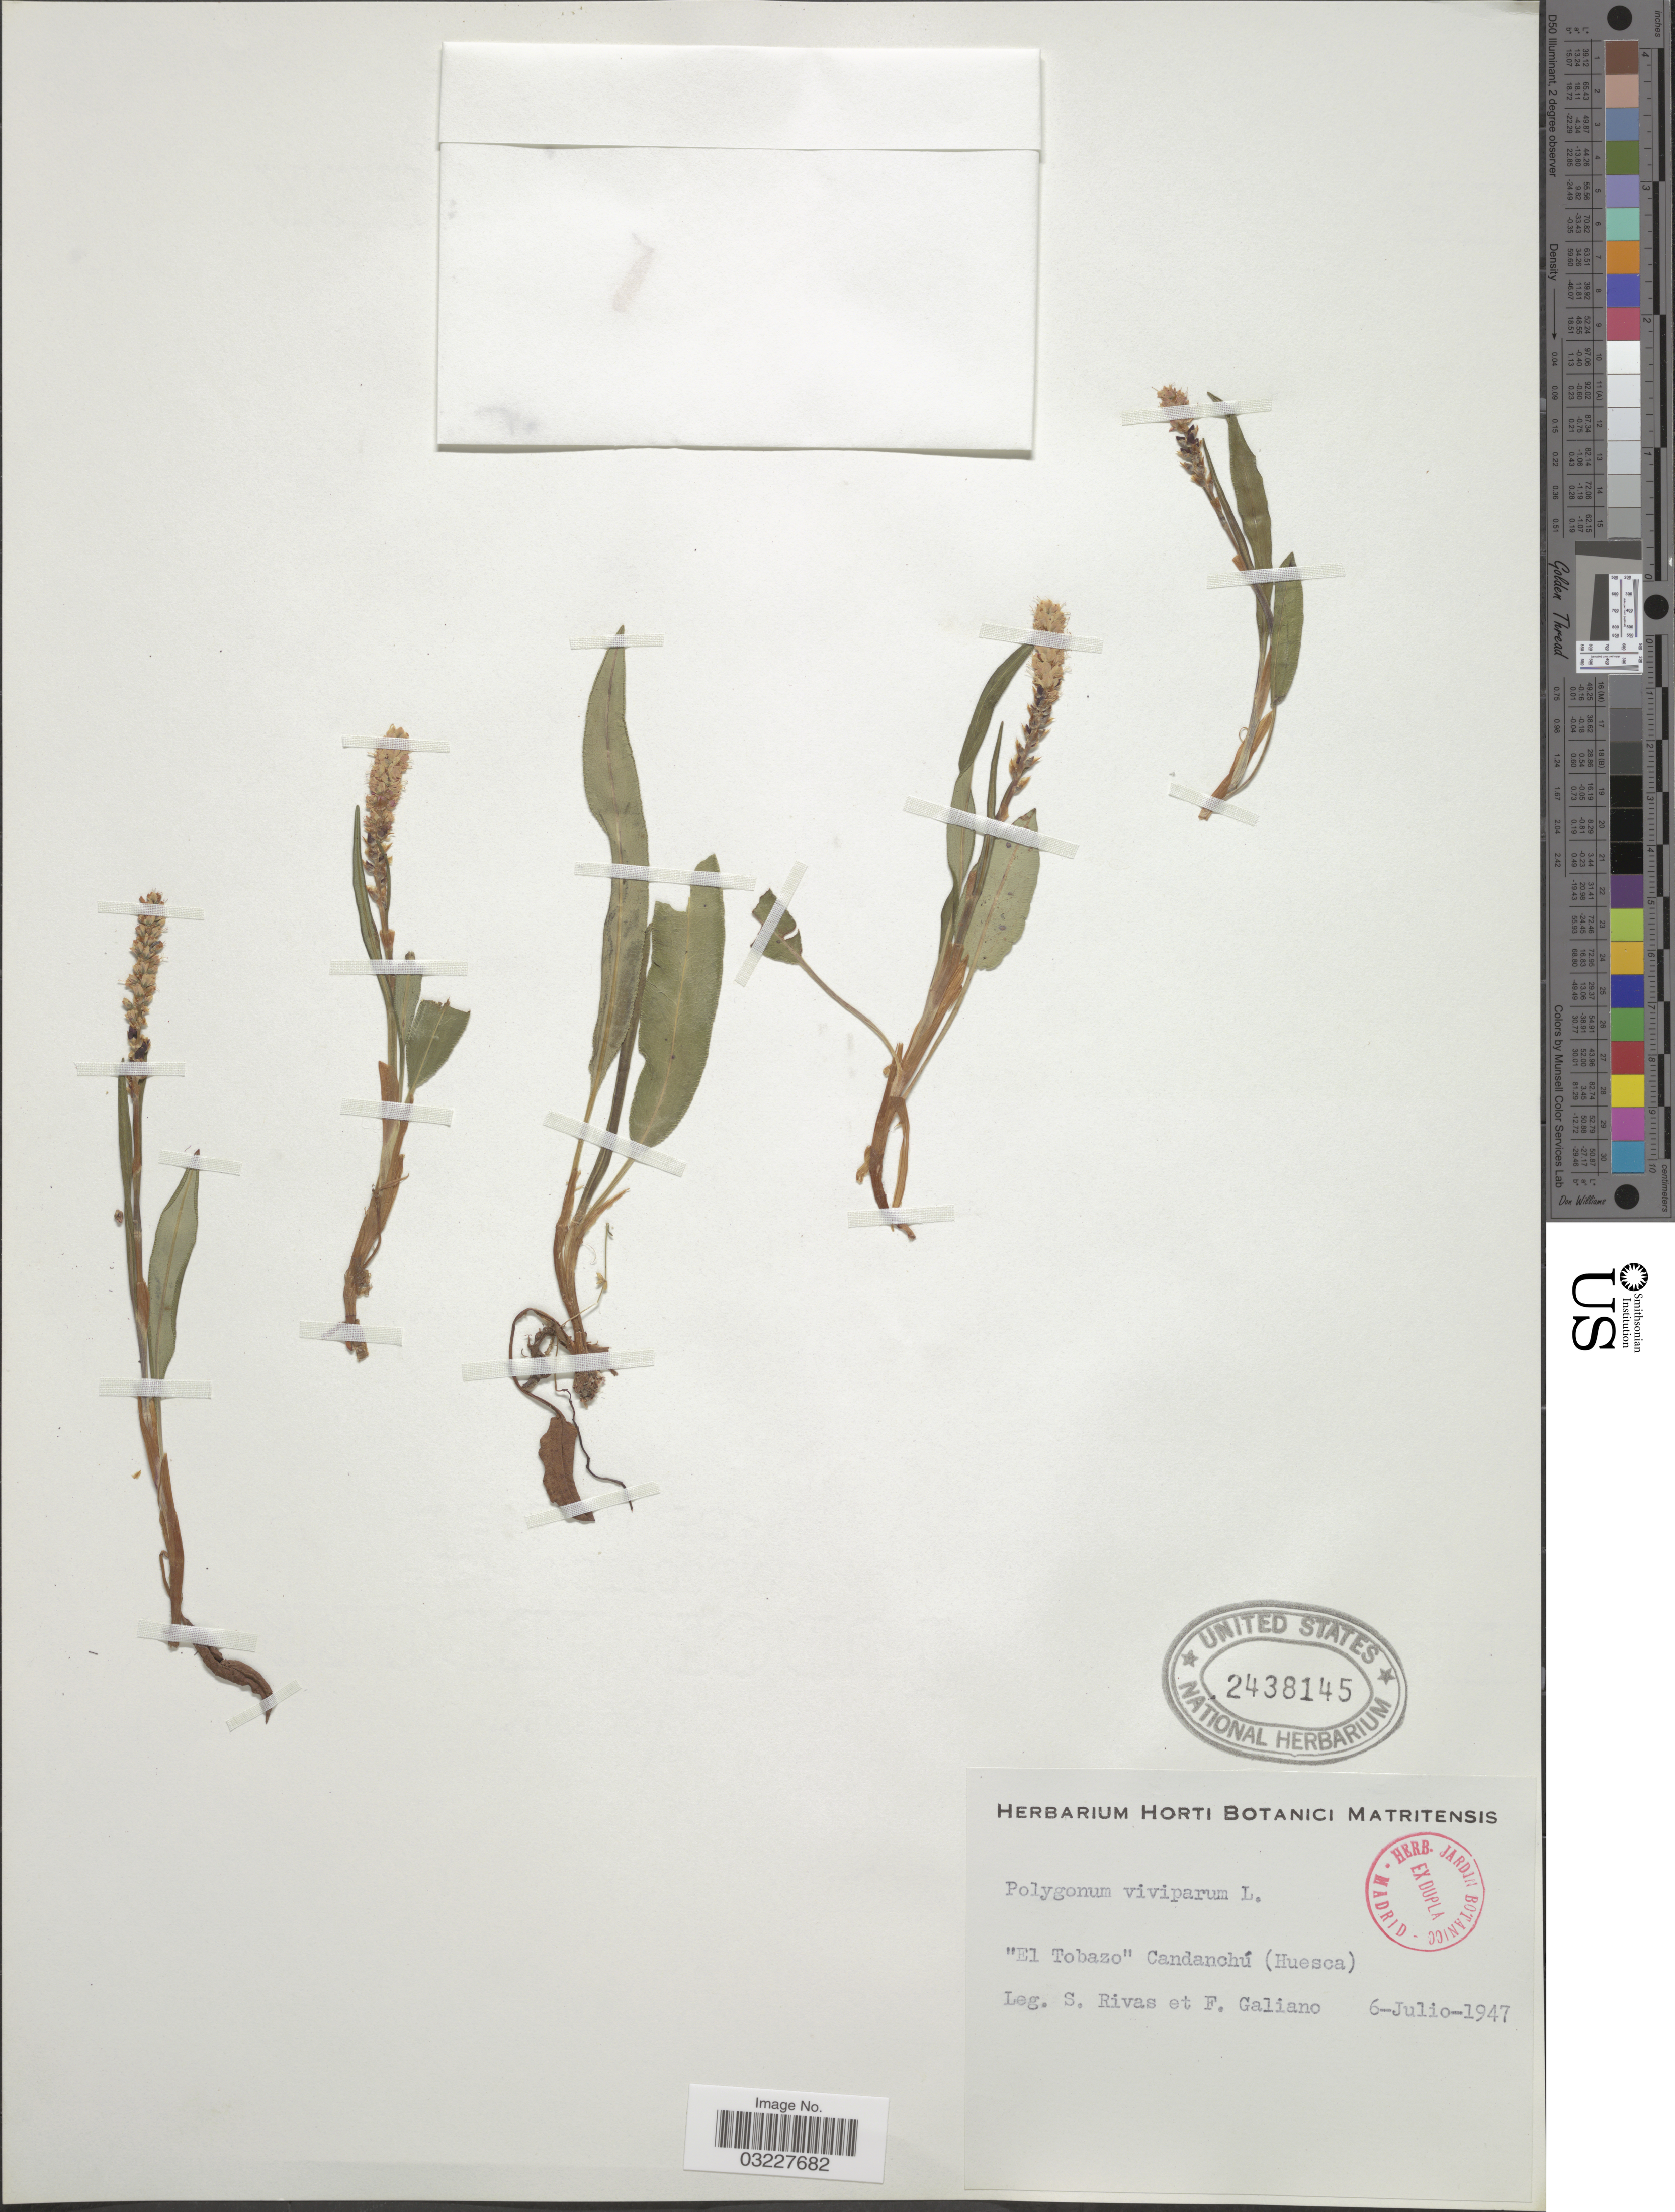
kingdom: Plantae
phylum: Tracheophyta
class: Magnoliopsida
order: Caryophyllales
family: Polygonaceae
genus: Bistorta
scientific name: Bistorta vivipara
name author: (L.) Delarbre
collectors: S. Rivas & E. F. Galiano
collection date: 1947-07-06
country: Spain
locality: El Tobazo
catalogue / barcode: US 2438145